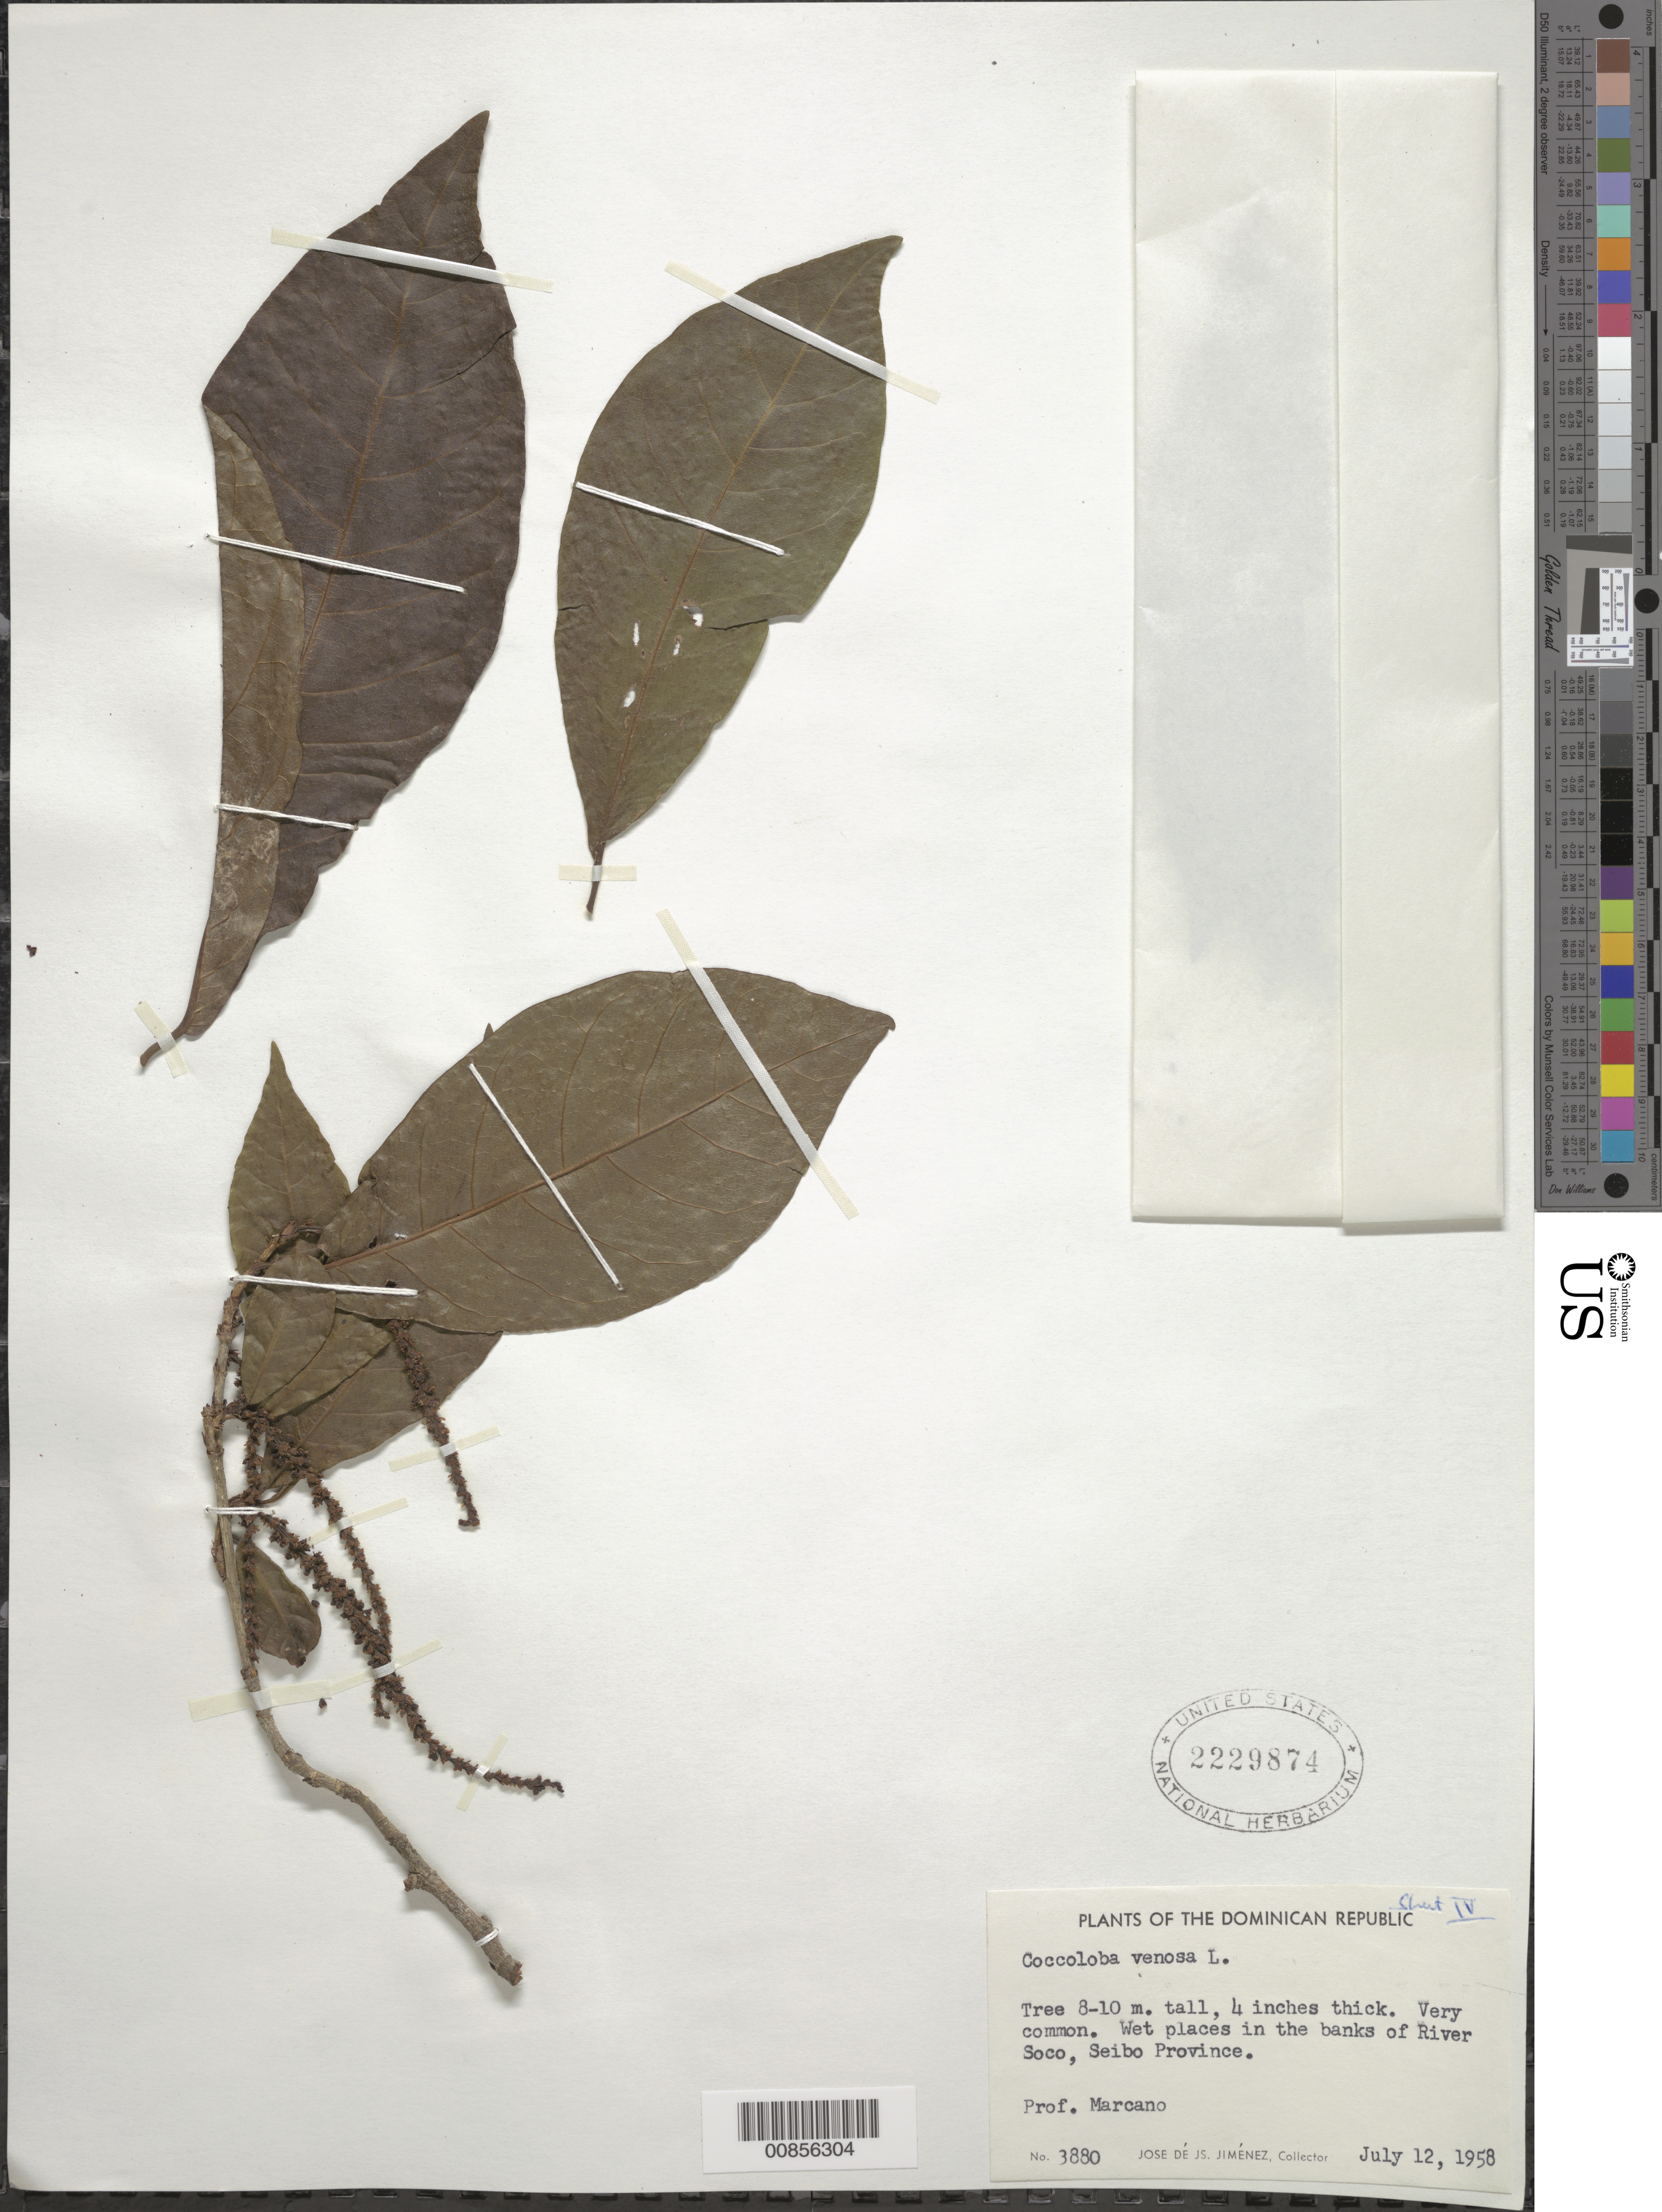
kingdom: Plantae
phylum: Tracheophyta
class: Magnoliopsida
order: Caryophyllales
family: Polygonaceae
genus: Coccoloba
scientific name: Coccoloba venosa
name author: L.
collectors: J. J. Jiménez Almonte & E. J. Marcano F.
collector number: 3880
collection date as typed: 12 Jul 1958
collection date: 1958-07-12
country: Dominican Republic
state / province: El Seibo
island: Hispaniola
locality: Banks of River Soco.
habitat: Wet places in the banks of river.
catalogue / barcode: US 2229874